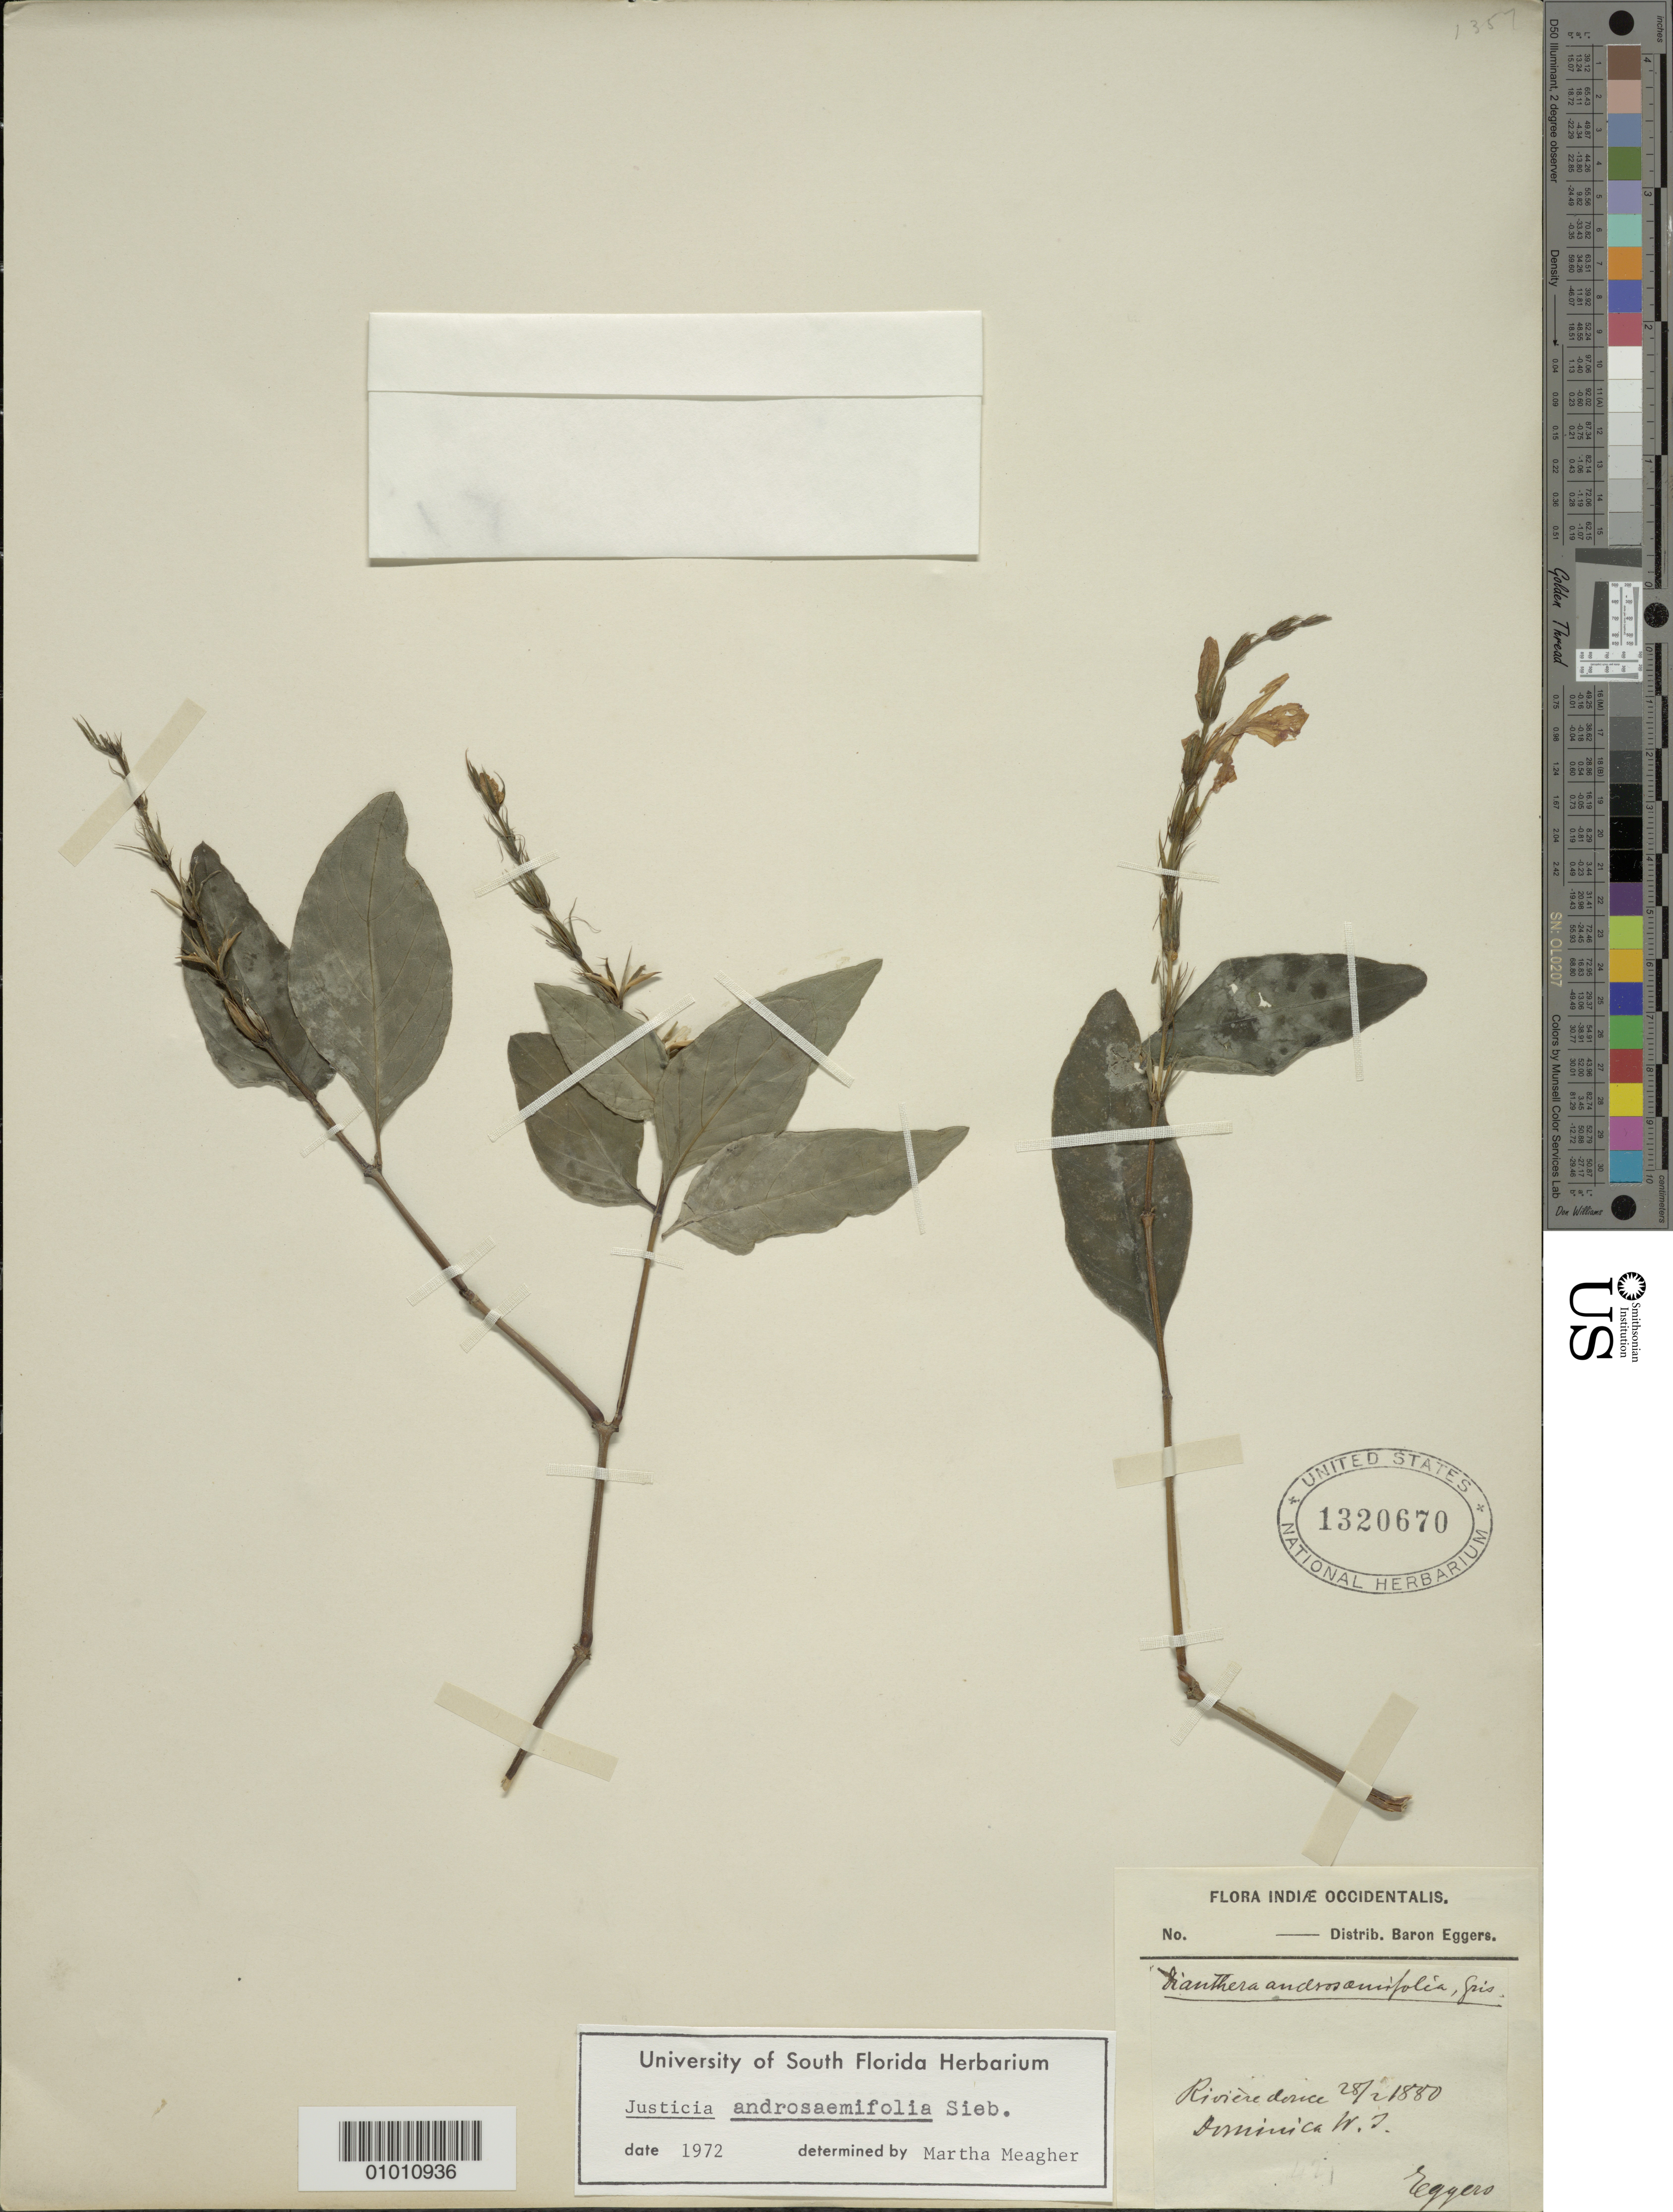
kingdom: Plantae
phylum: Tracheophyta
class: Magnoliopsida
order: Lamiales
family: Acanthaceae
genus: Justicia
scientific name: Justicia androsaemifolia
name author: Lindau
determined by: Meagher, M.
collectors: H. F. A. von Eggers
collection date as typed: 28 Feb 1880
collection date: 1880-02-28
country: Dominica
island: Dominica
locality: Rivière Dorice [?]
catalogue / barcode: US 1320670